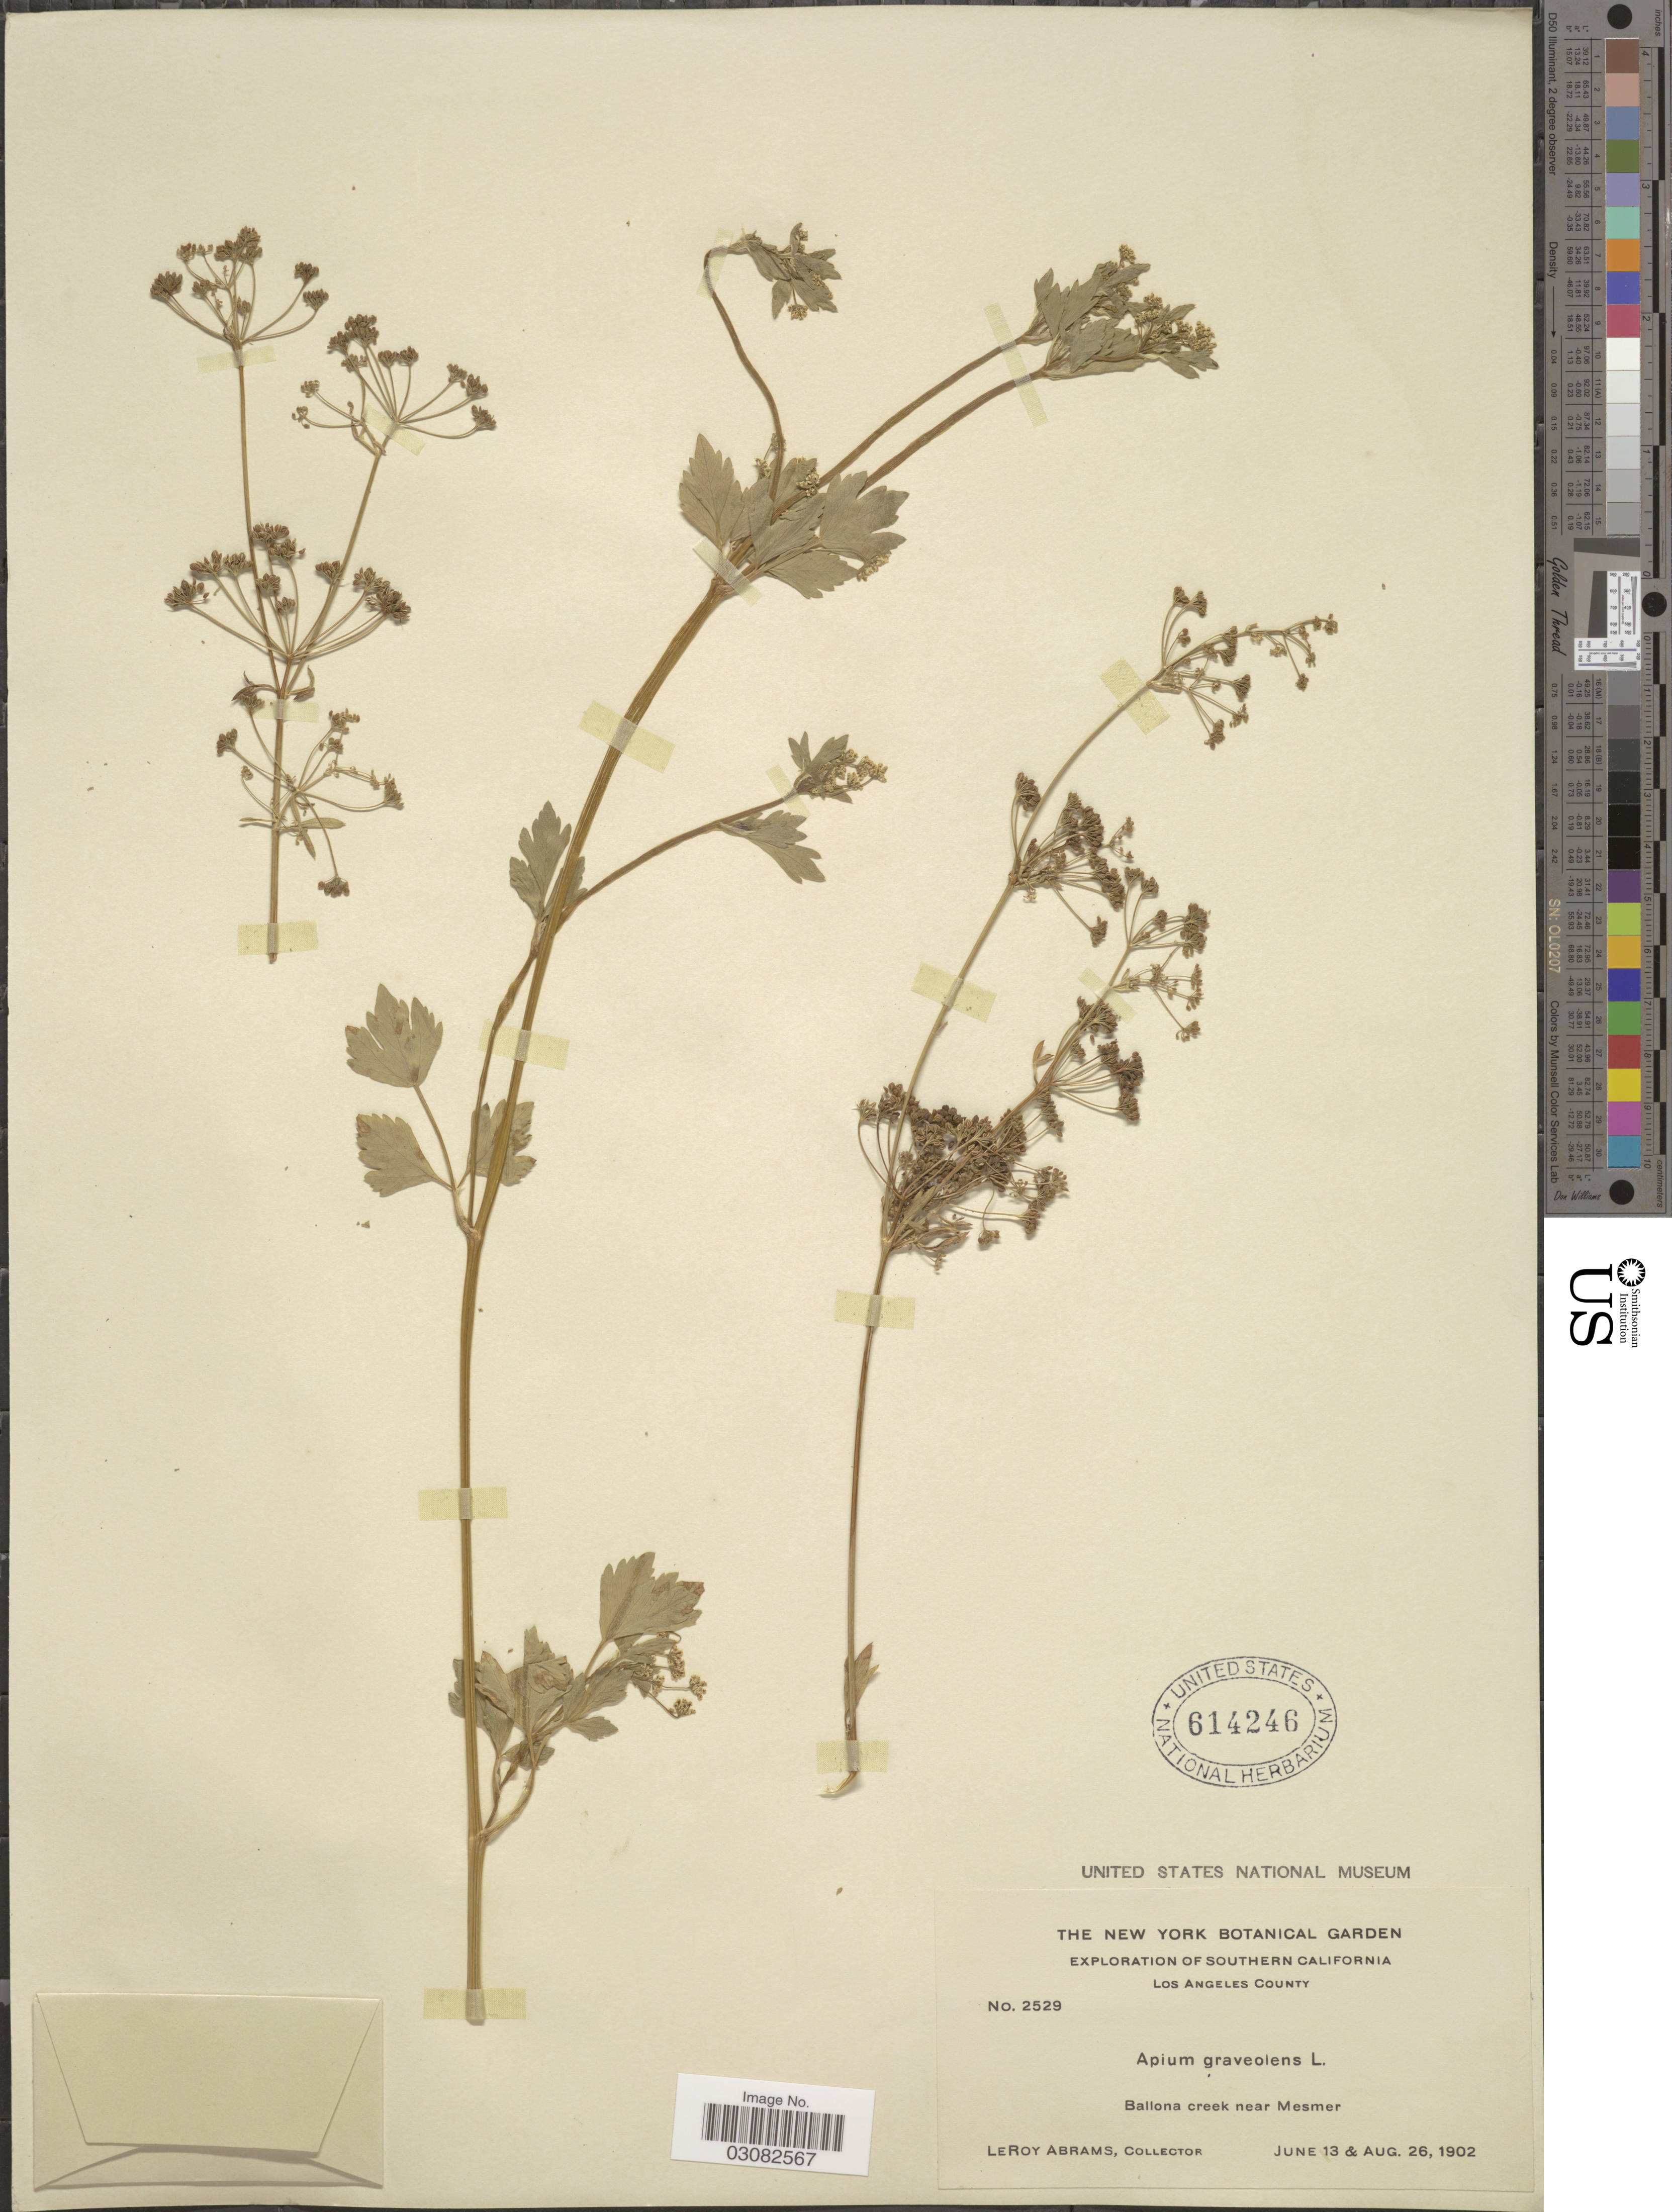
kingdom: Plantae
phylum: Tracheophyta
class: Magnoliopsida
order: Apiales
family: Apiaceae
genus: Apium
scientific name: Apium graveolens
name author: L.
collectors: L. Abrams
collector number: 2529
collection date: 1902-06-13/1902-08-26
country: United States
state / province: California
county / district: Los Angeles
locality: Southern California. Los Angeles County. Ballona creek near Mesmer.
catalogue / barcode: US 614246